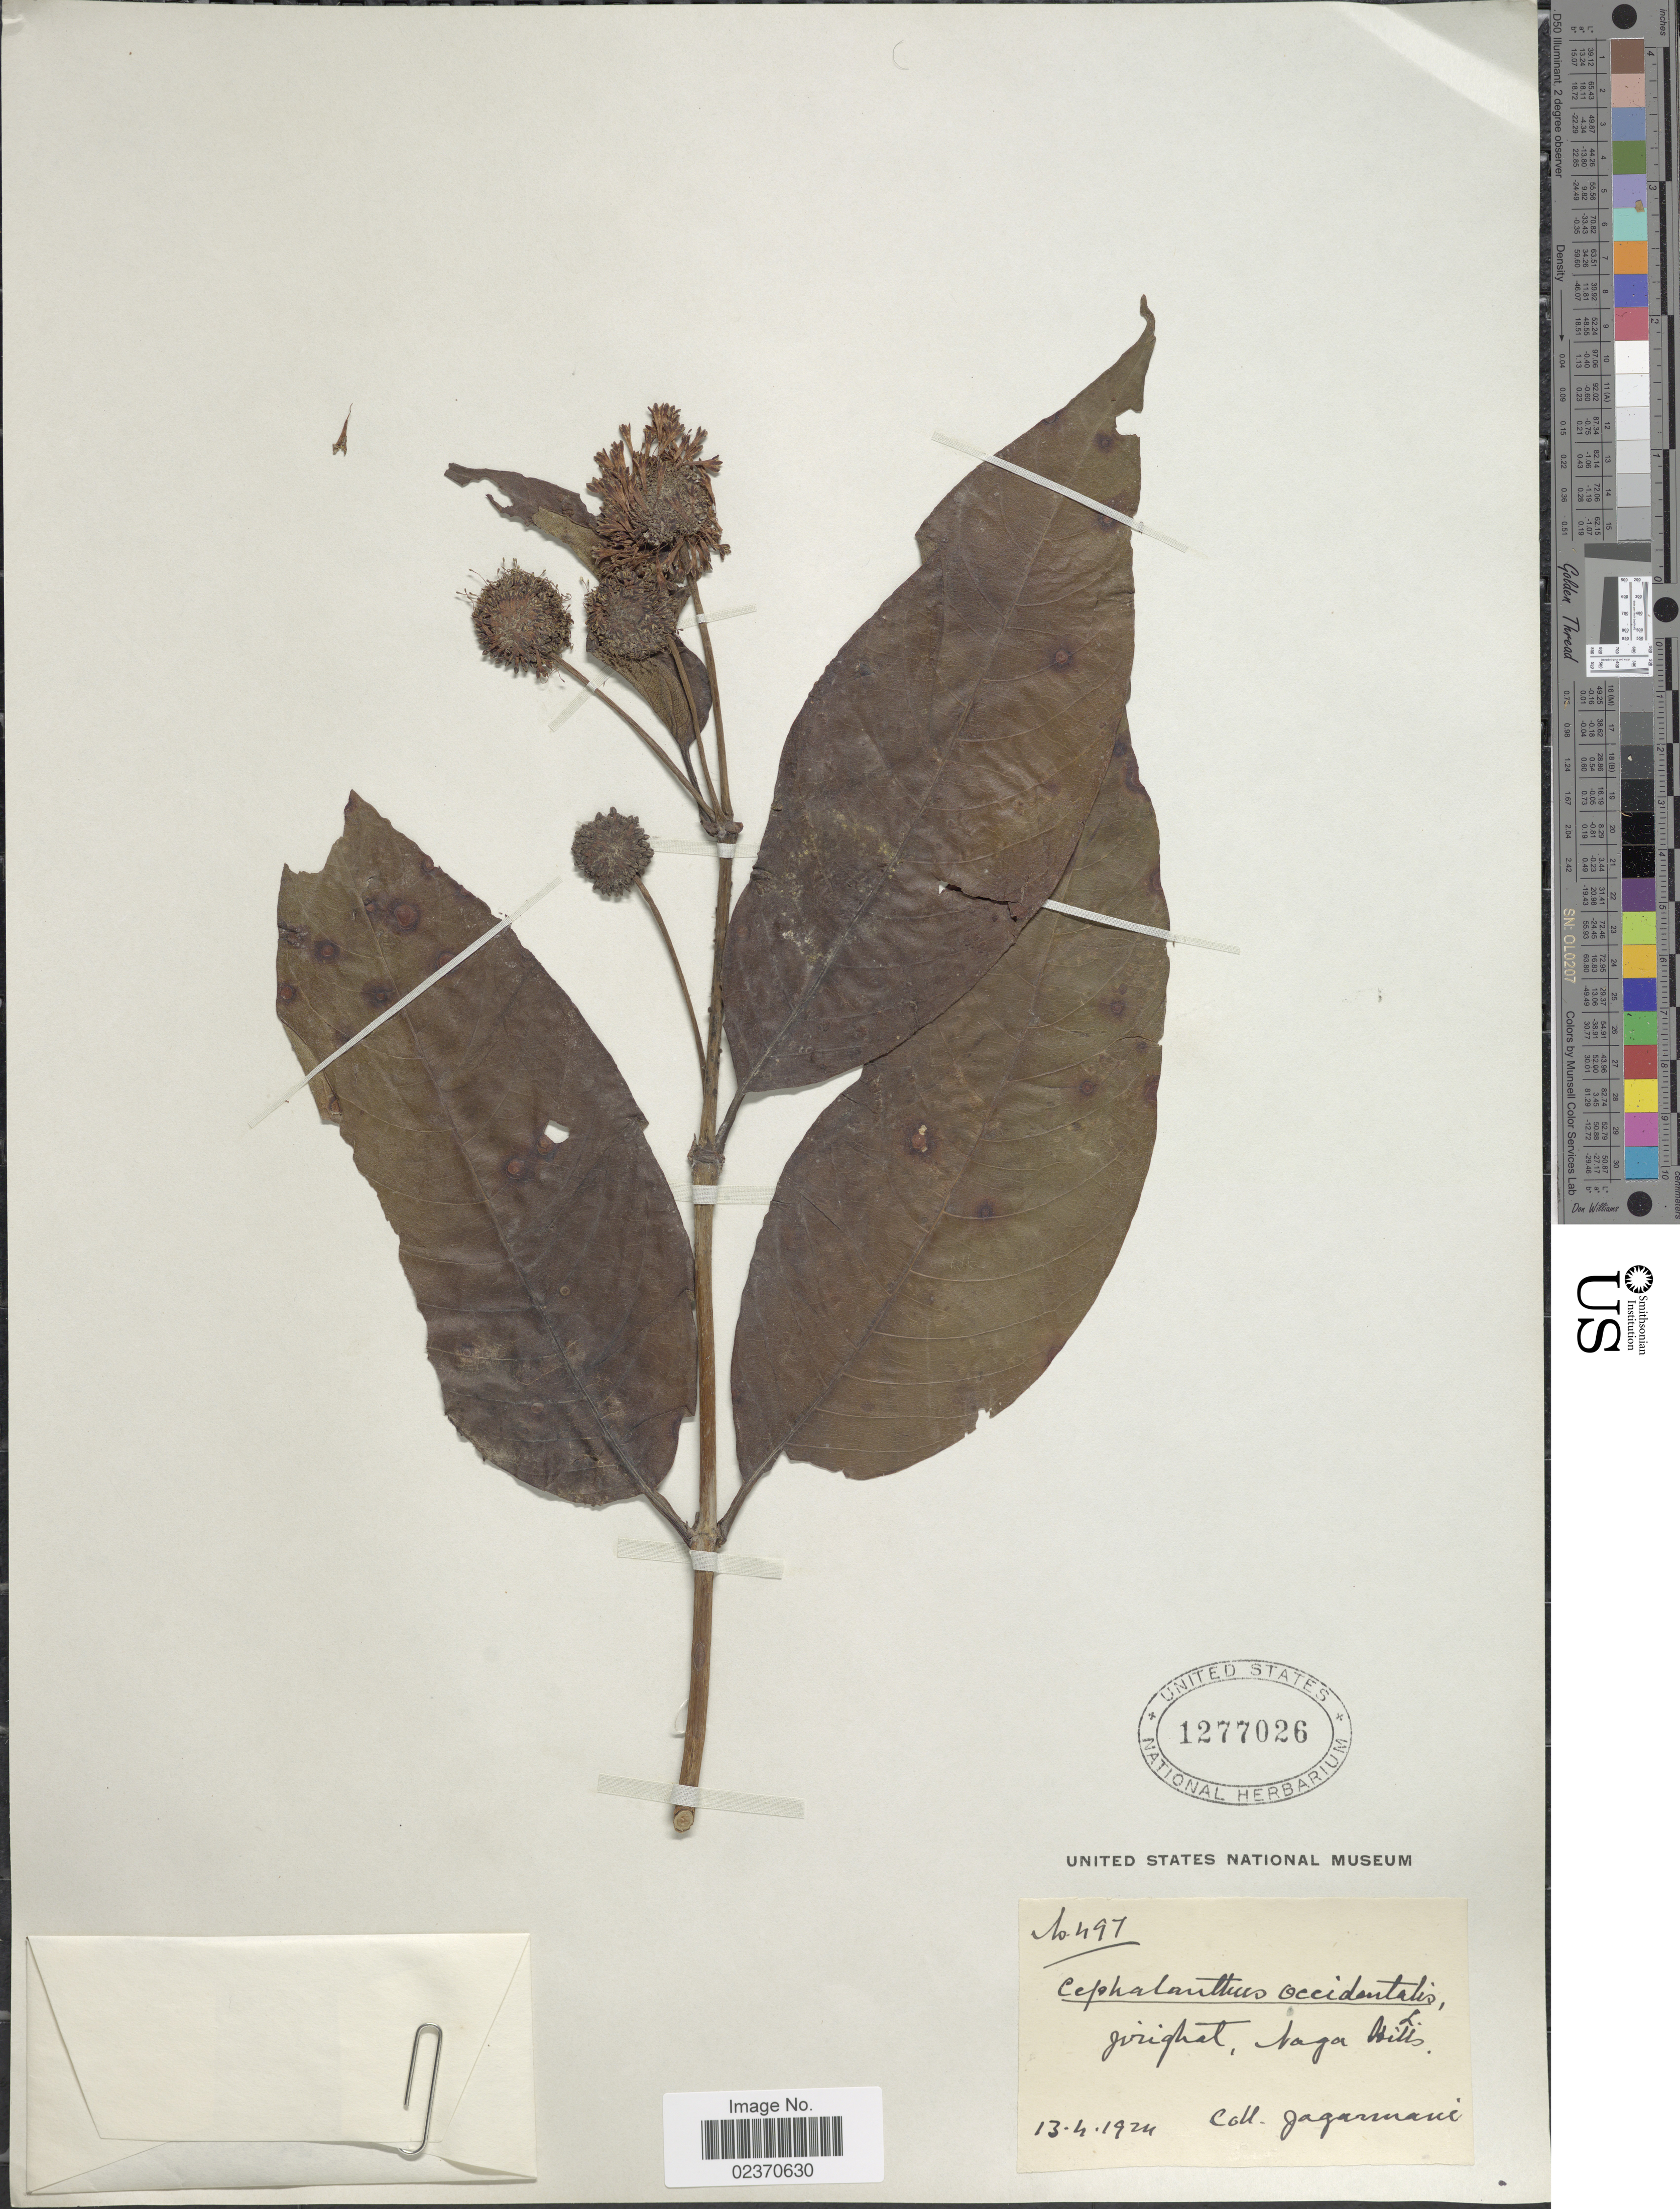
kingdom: Plantae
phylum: Tracheophyta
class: Magnoliopsida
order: Gentianales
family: Rubiaceae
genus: Cephalanthus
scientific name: Cephalanthus occidentalis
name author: L.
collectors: -. Jagarmani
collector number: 497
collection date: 1924-04-13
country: India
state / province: Nagaland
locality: Jirighat, Naga Hills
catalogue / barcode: US 1277026